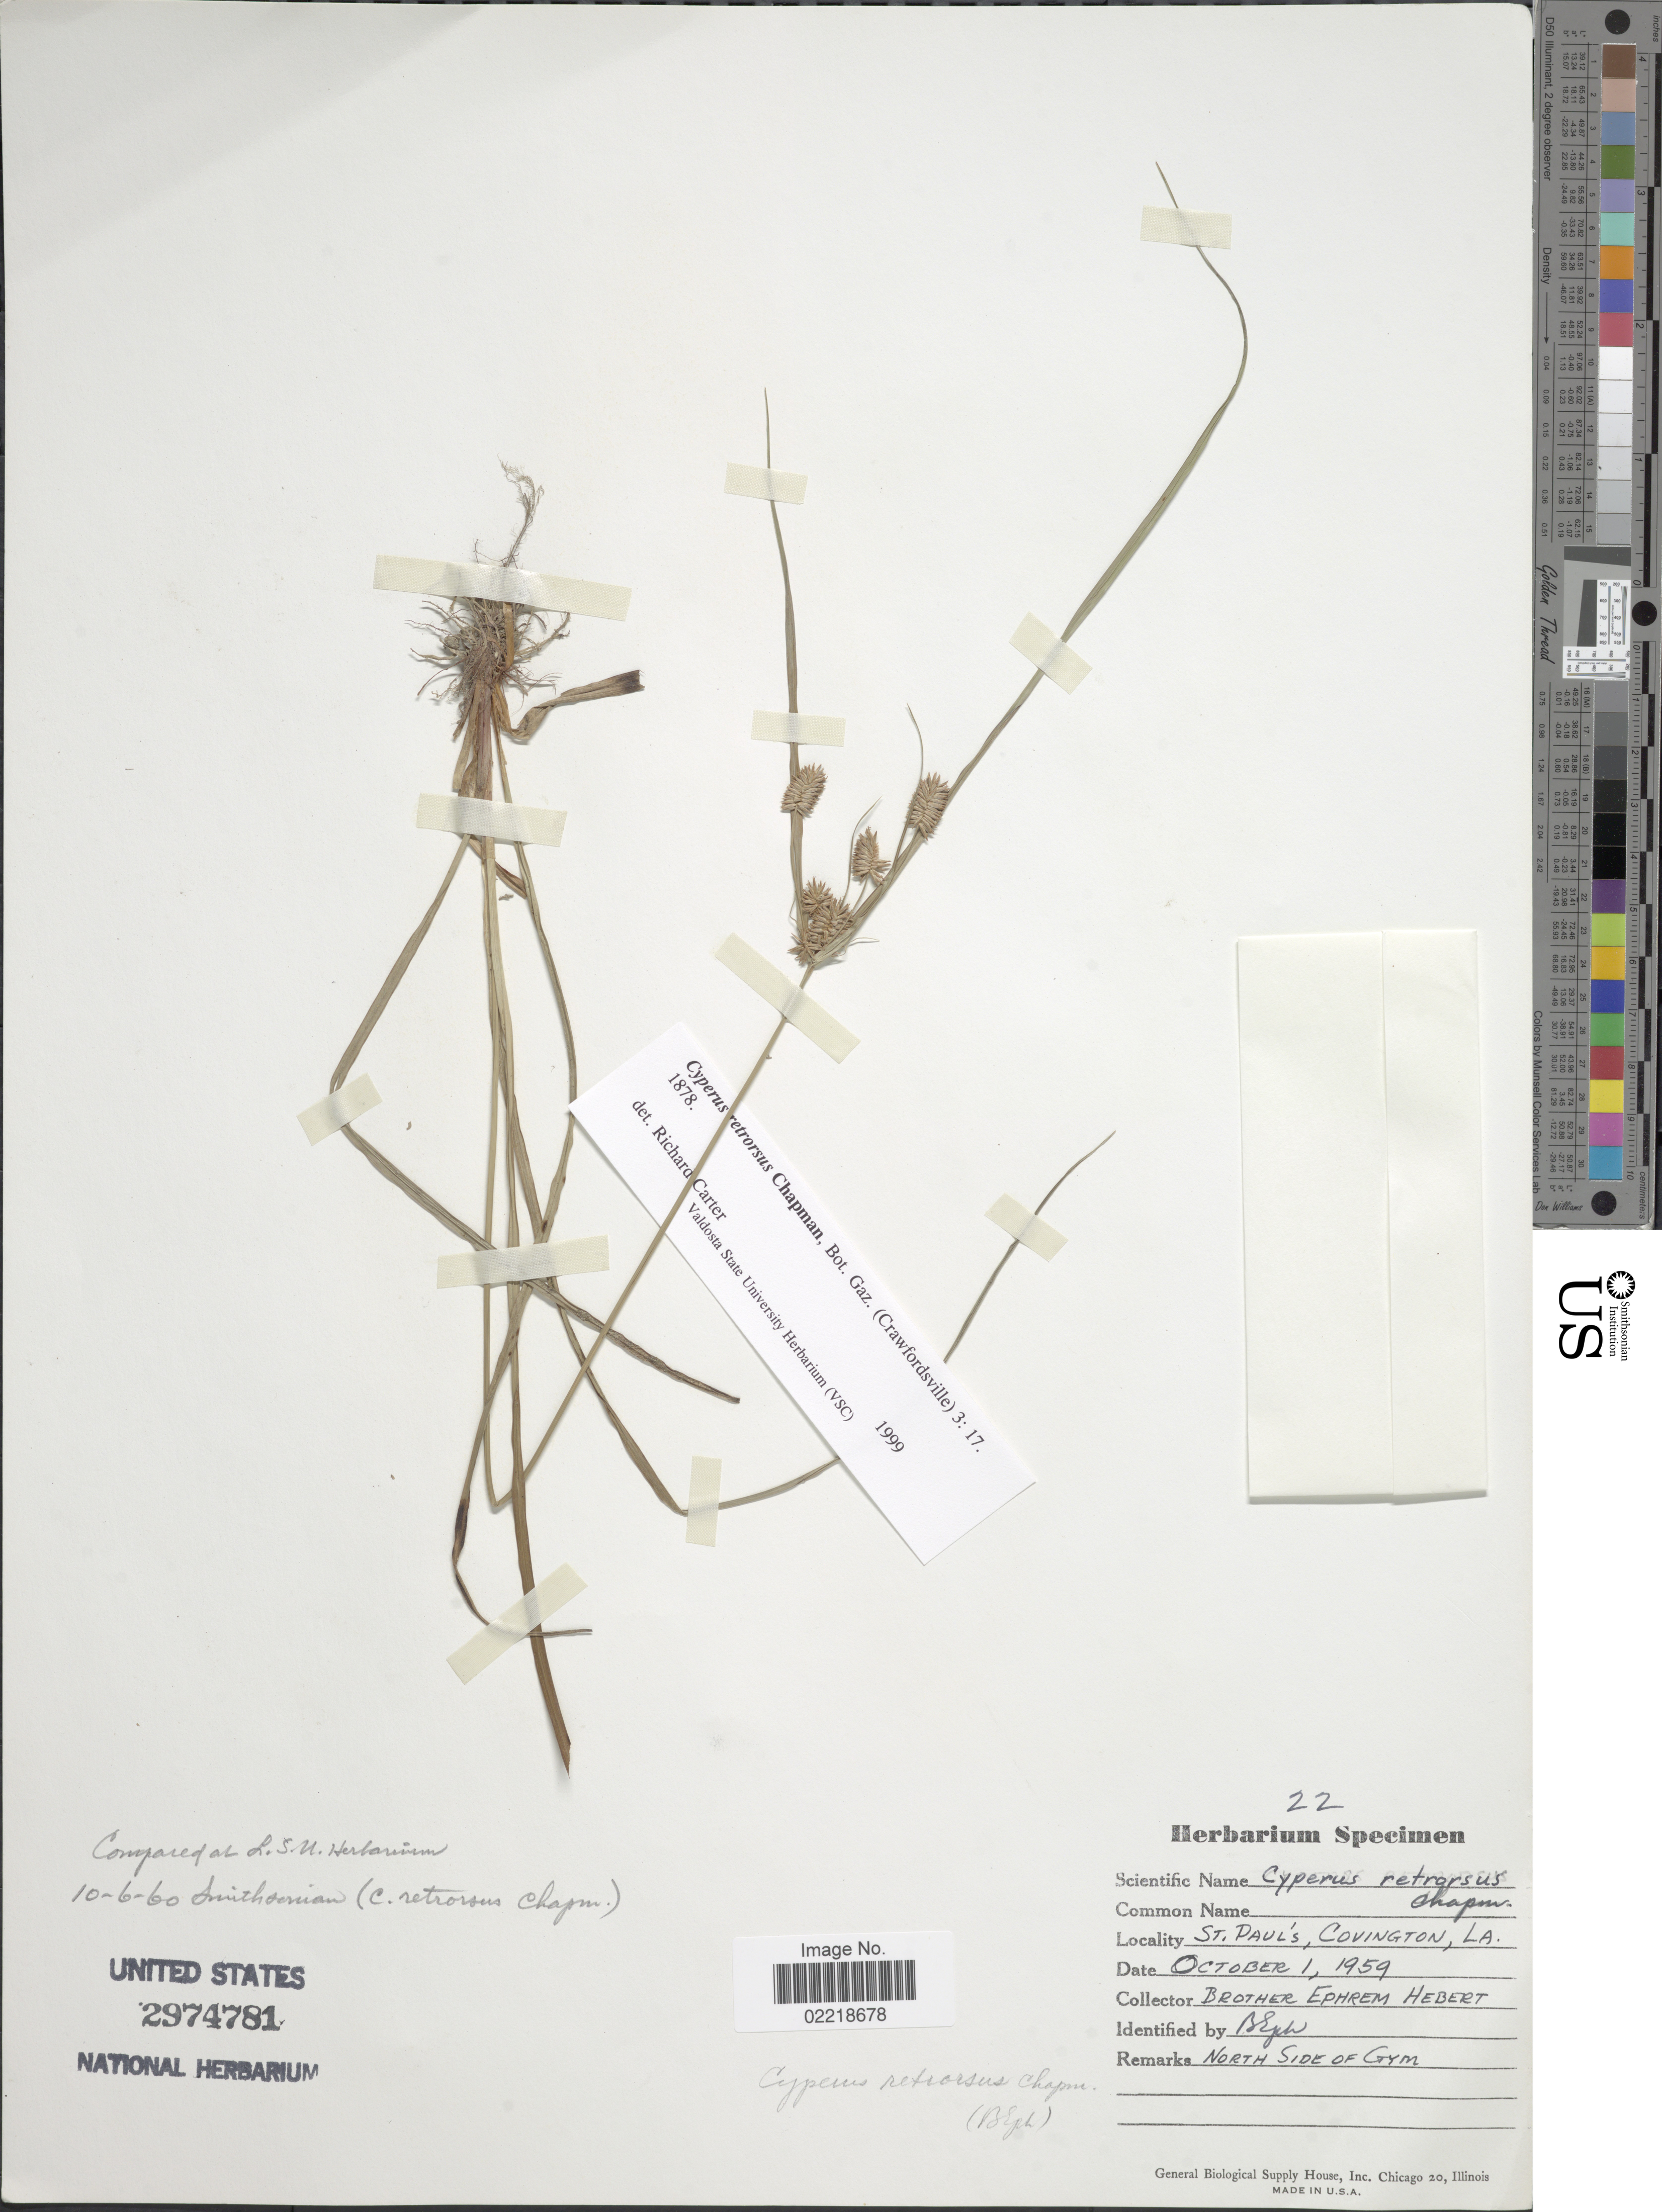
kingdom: Plantae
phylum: Tracheophyta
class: Liliopsida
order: Poales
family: Cyperaceae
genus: Cyperus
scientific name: Cyperus retrorsus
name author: Chapm.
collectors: E. Hebert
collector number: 22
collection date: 1959-10-01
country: United States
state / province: Louisiana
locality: St. Paul's, Covington. north side of gym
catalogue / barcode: US 2974781